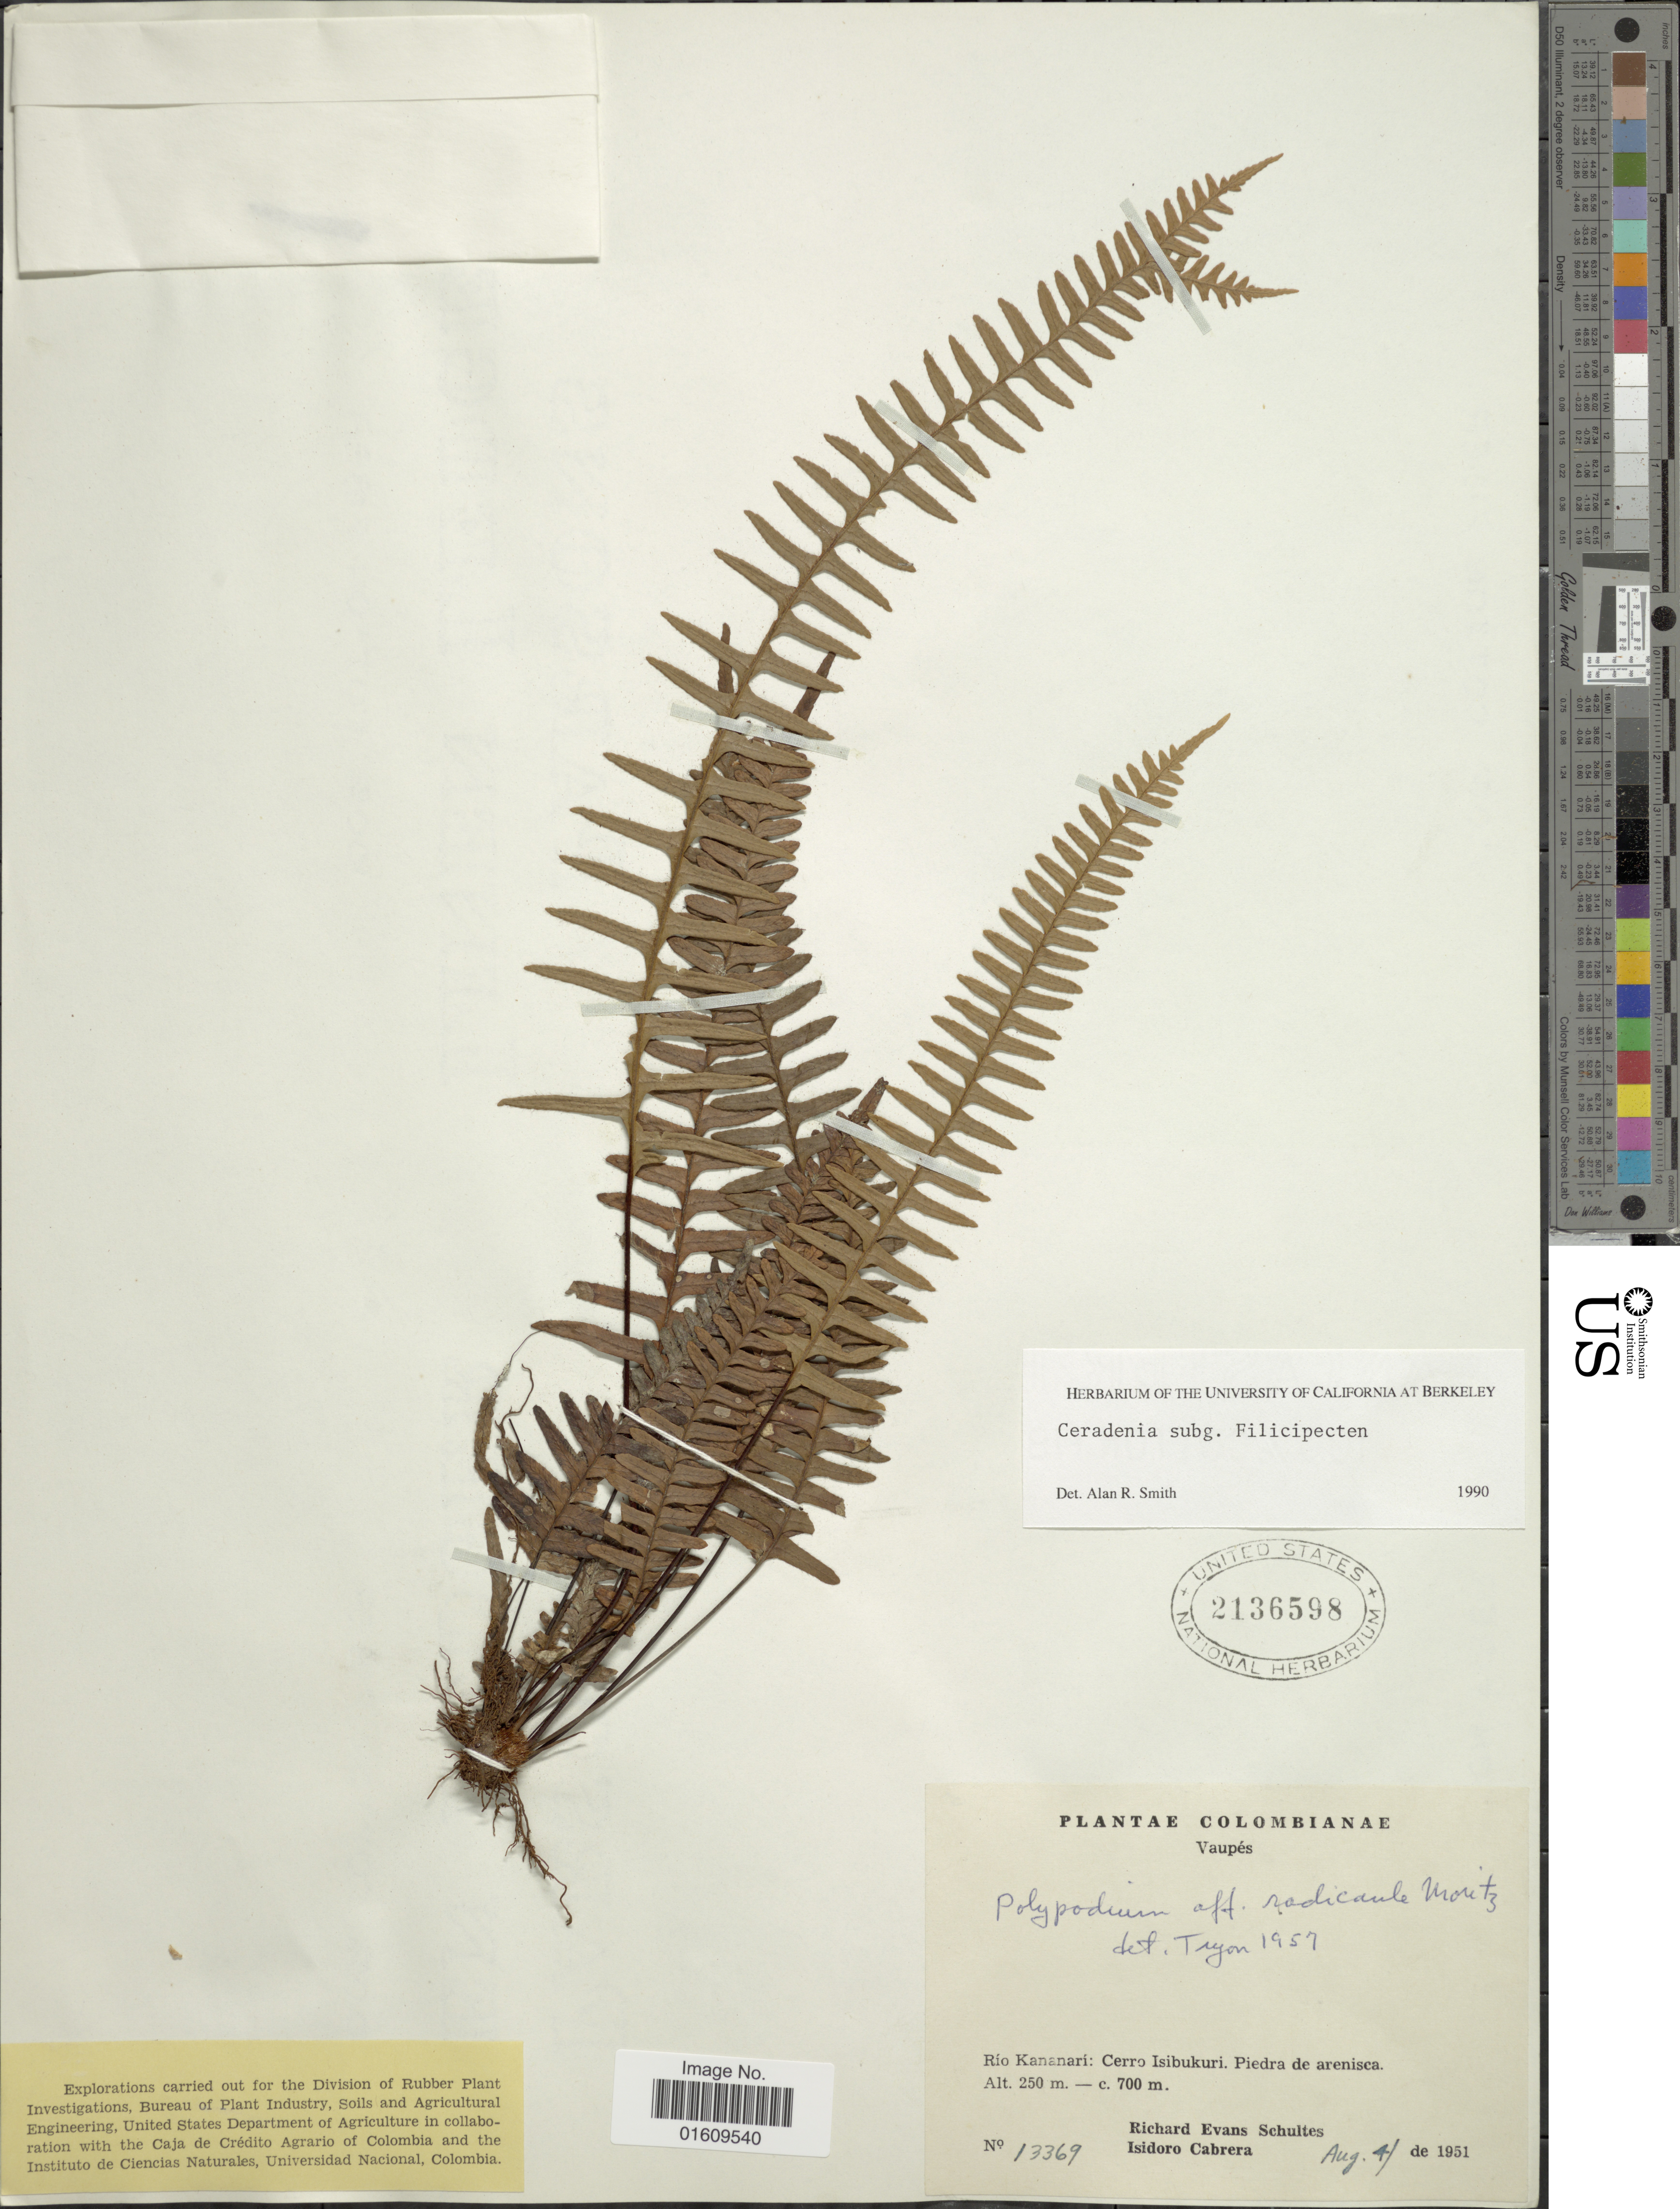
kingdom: Plantae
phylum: Tracheophyta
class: Polypodiopsida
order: Polypodiales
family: Polypodiaceae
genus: Ceradenia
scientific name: Ceradenia sp.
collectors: R. E. Schultes & I. Cabrera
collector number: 13369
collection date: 1951-08-04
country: Colombia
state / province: Vaupés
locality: Rio Kananari: Cerro Isibukuri Piedra de arenisca.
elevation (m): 250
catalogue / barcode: US 2136598